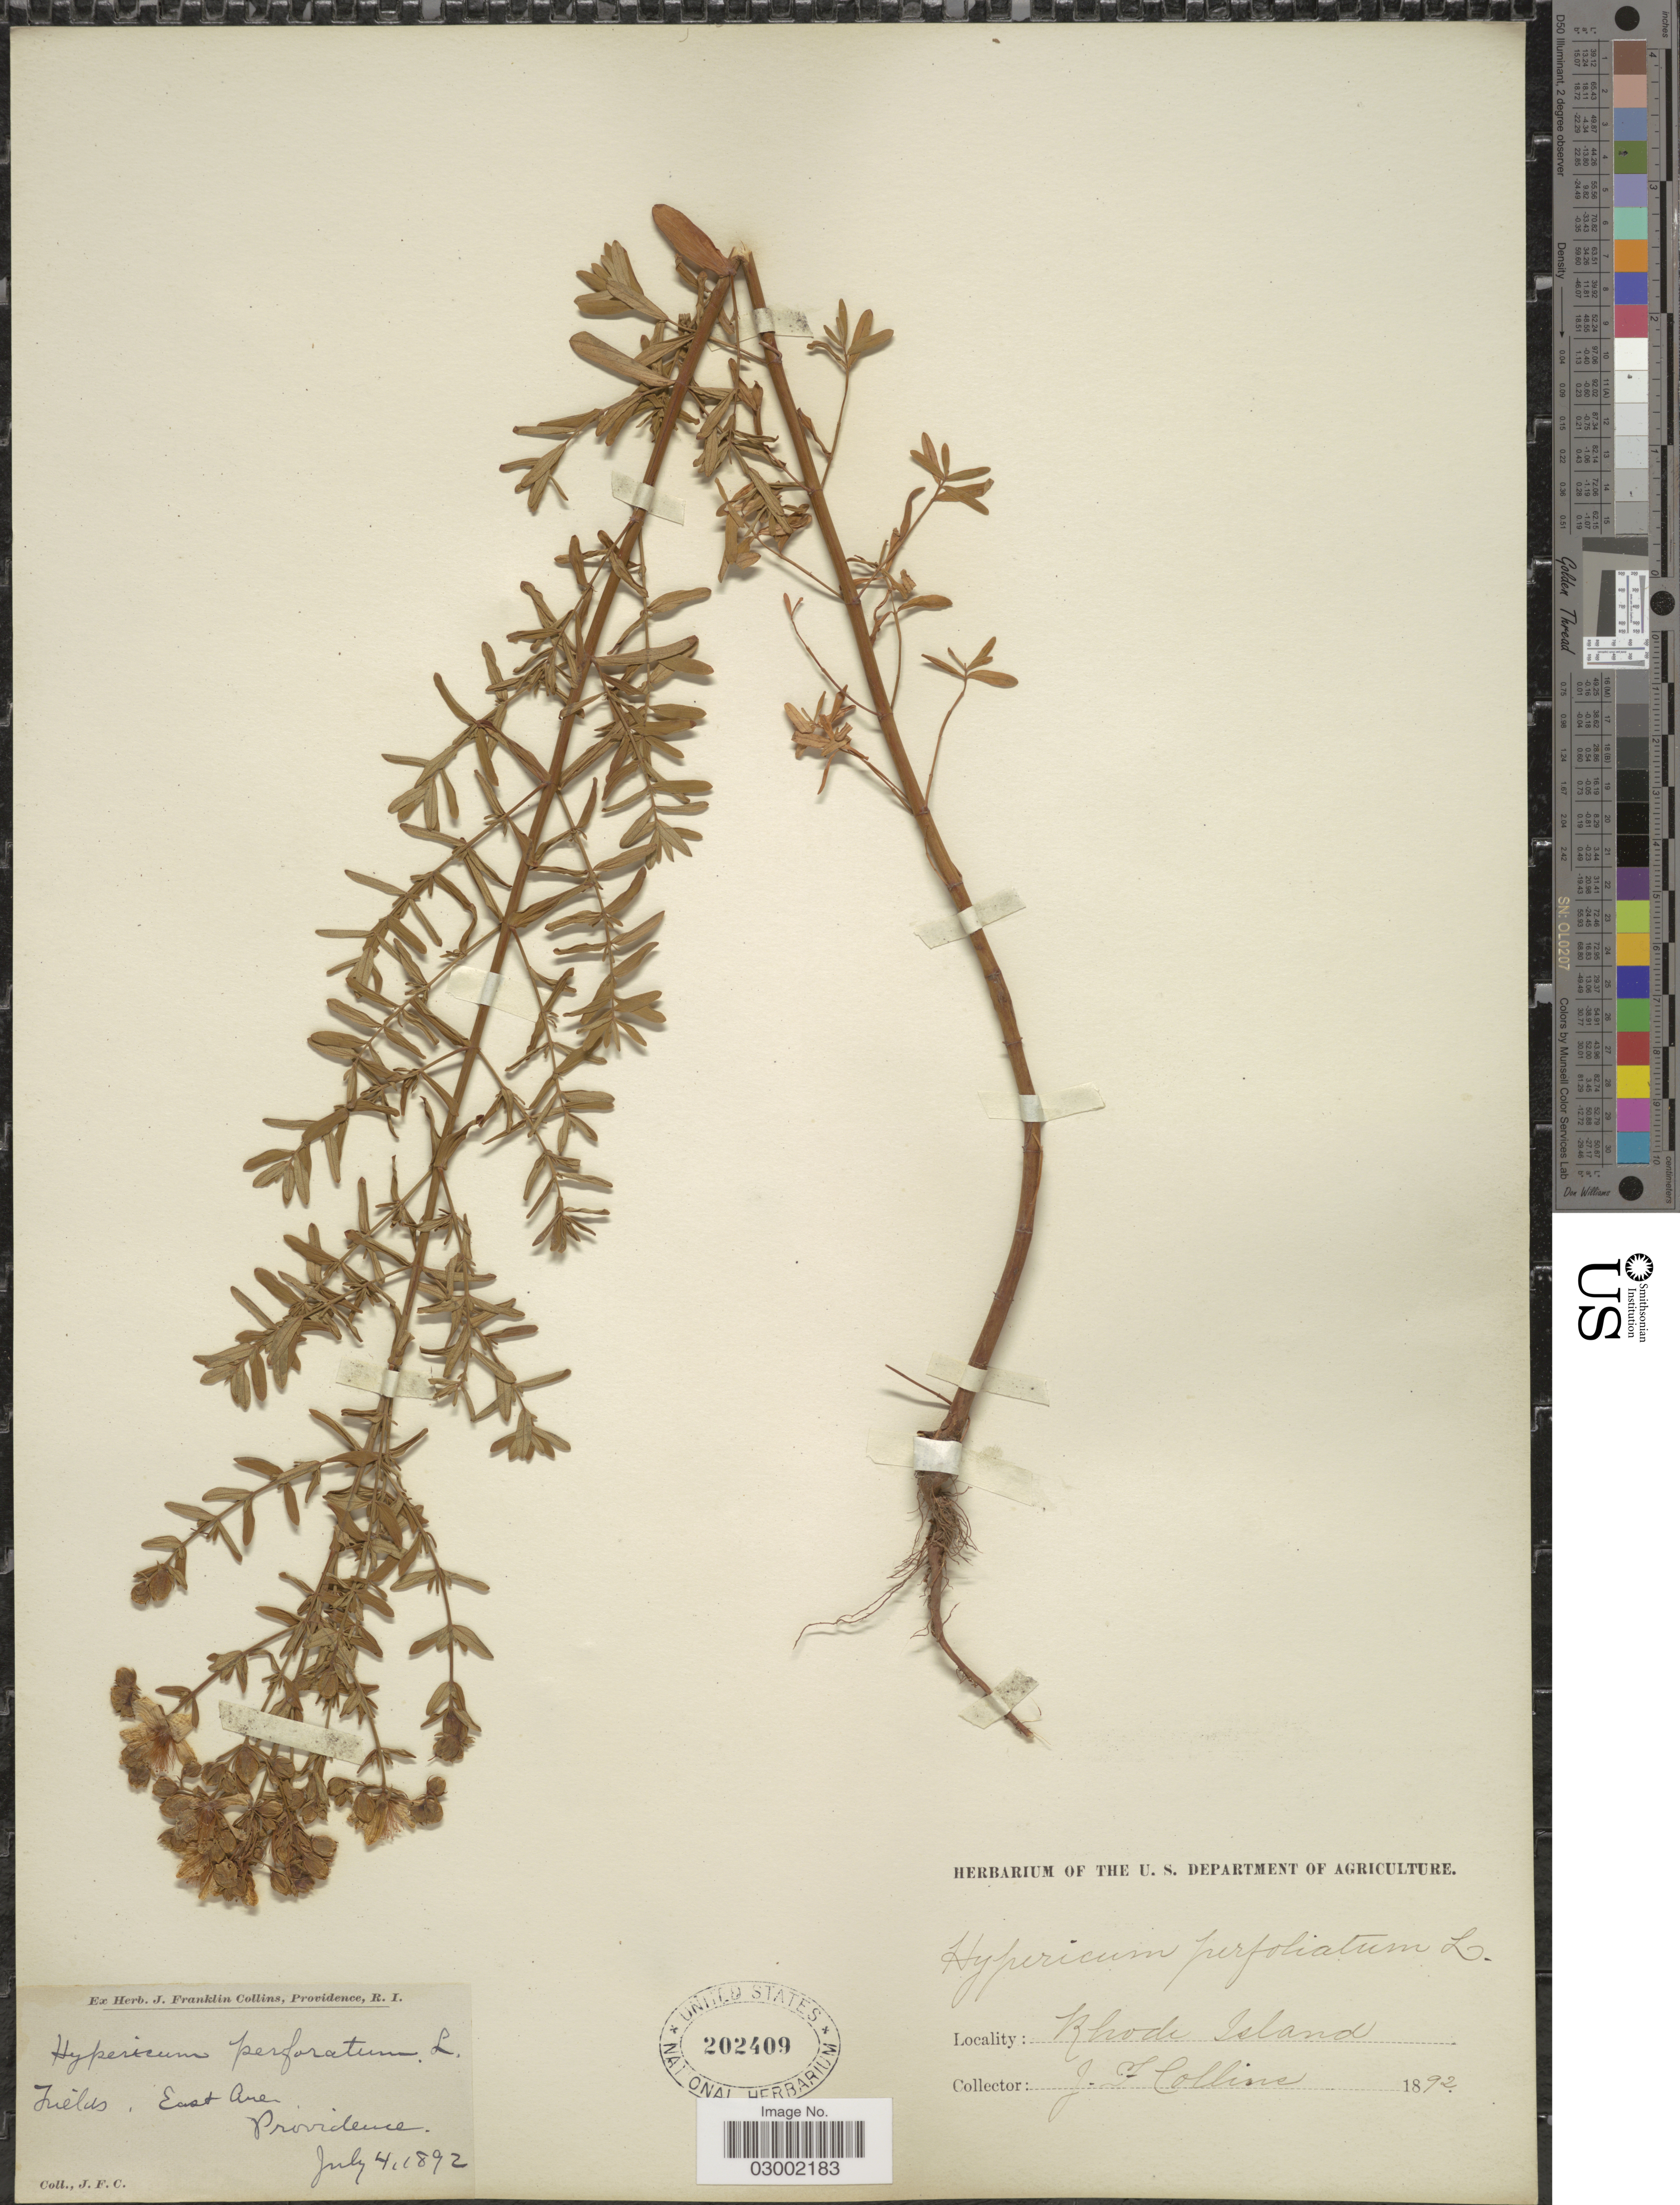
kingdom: Plantae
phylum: Tracheophyta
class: Magnoliopsida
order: Malpighiales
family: Hypericaceae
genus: Hypericum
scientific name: Hypericum perforatum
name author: L.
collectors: J. Collins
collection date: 1892-07-04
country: United States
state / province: Rhode Island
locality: Fields. East Ave. Providence. Rhode Island.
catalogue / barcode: US 202409